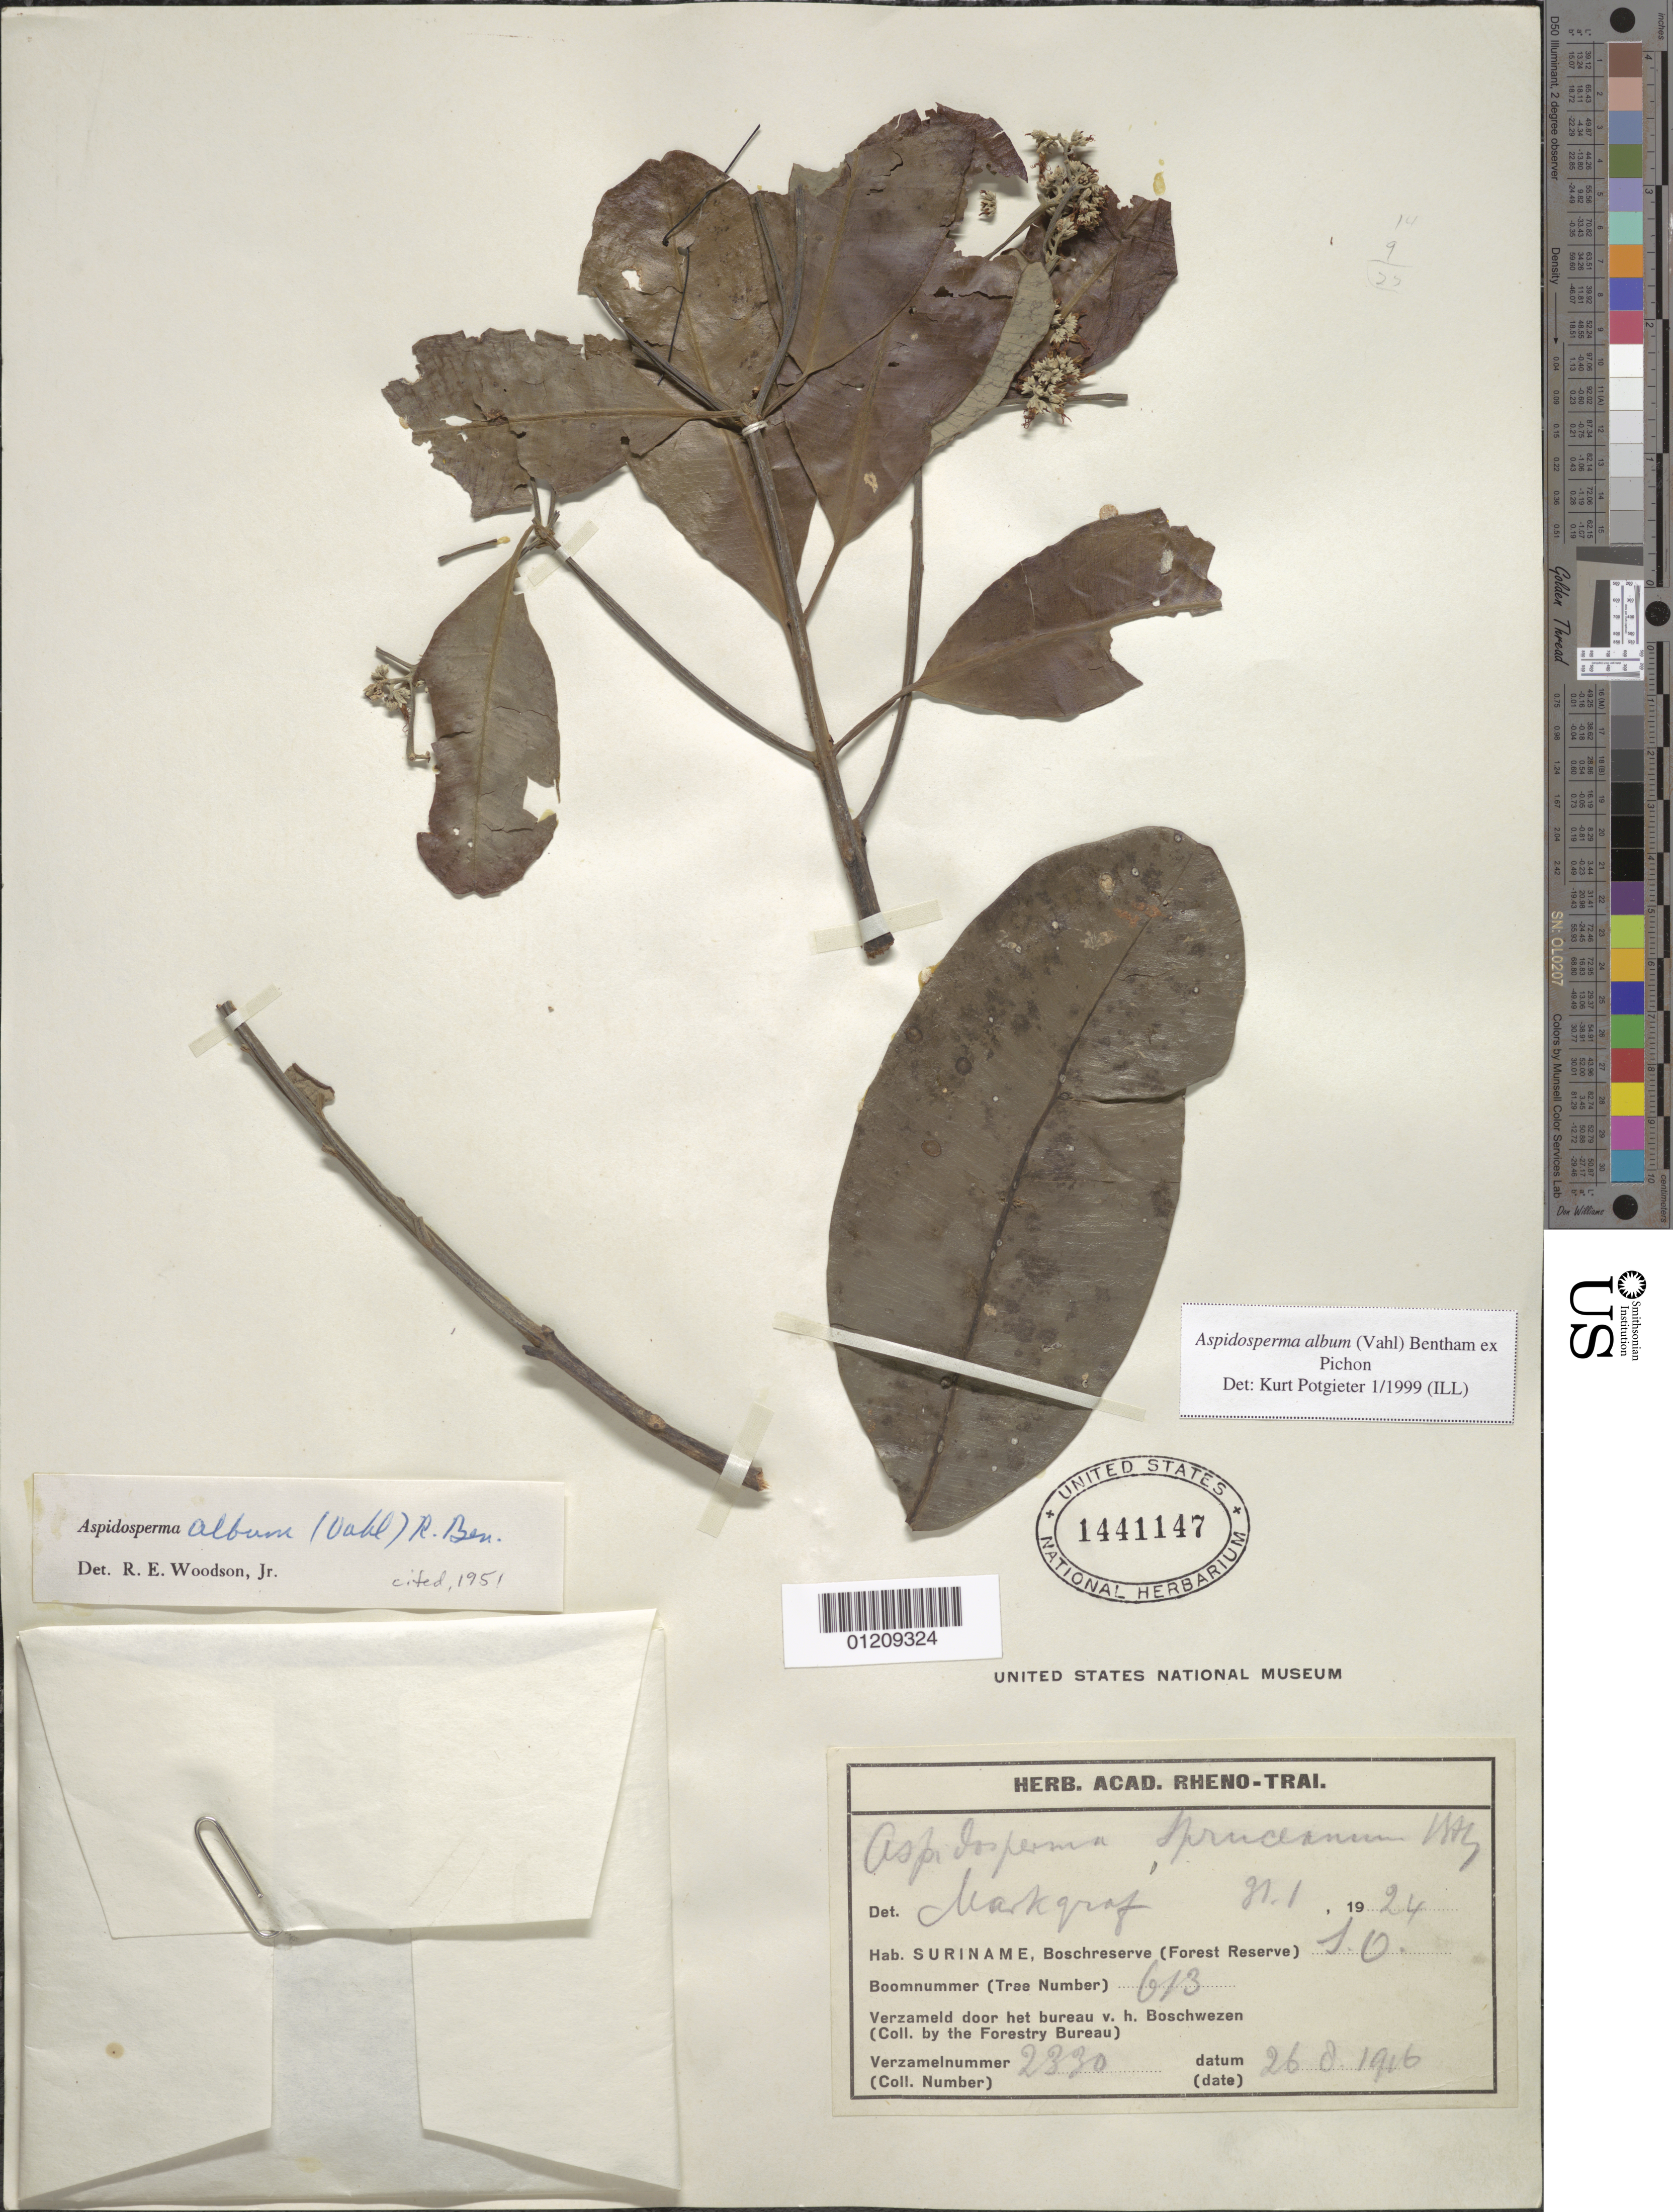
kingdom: Plantae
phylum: Tracheophyta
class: Magnoliopsida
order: Gentianales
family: Apocynaceae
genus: Aspidosperma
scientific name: Aspidosperma album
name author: (Vahl) Benoist ex Pichon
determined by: Potgieter, K.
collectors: Suriname Forest Bureau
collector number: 613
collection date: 1916-08-26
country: Suriname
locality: Forest Reserve, S. O.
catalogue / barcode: US 1441147